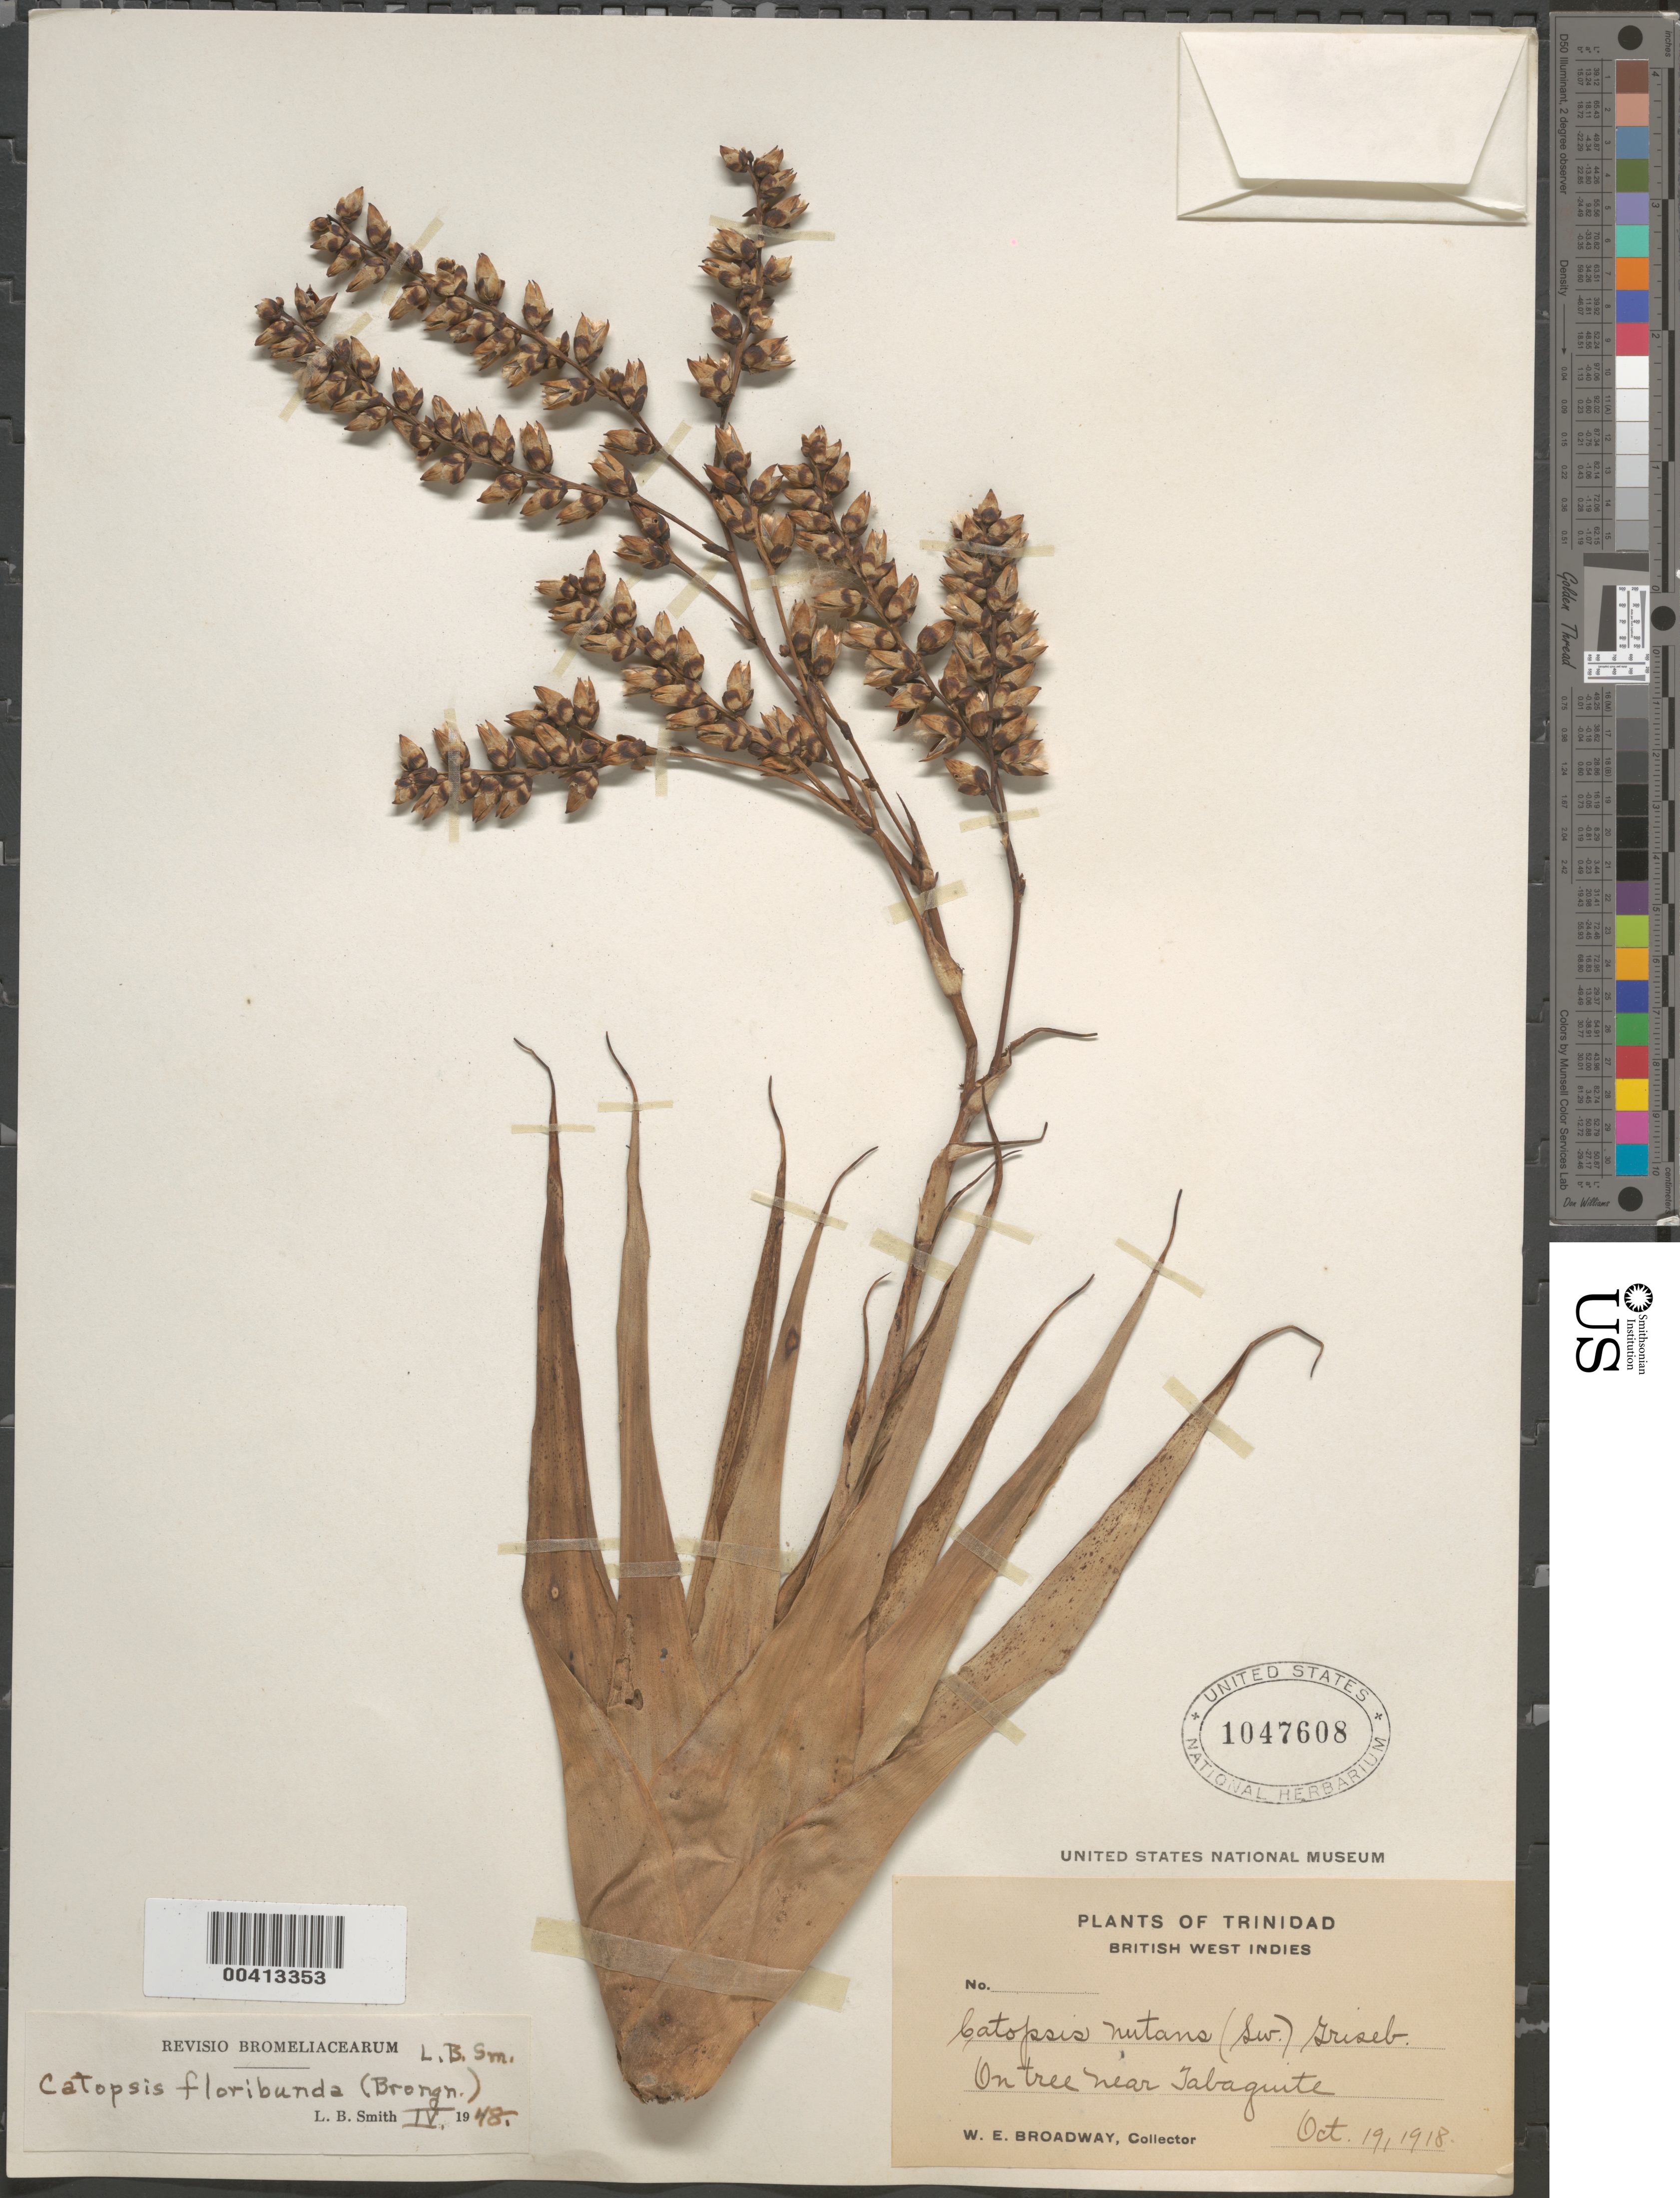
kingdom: Plantae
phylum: Tracheophyta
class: Liliopsida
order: Poales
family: Bromeliaceae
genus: Catopsis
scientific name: Catopsis floribunda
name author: L.B. Sm.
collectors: W. E. Broadway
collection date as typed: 19 Oct 1918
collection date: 1918-10-19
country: Trinidad and Tobago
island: Trinidad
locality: On tree near tabaquite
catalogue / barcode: US 1047608